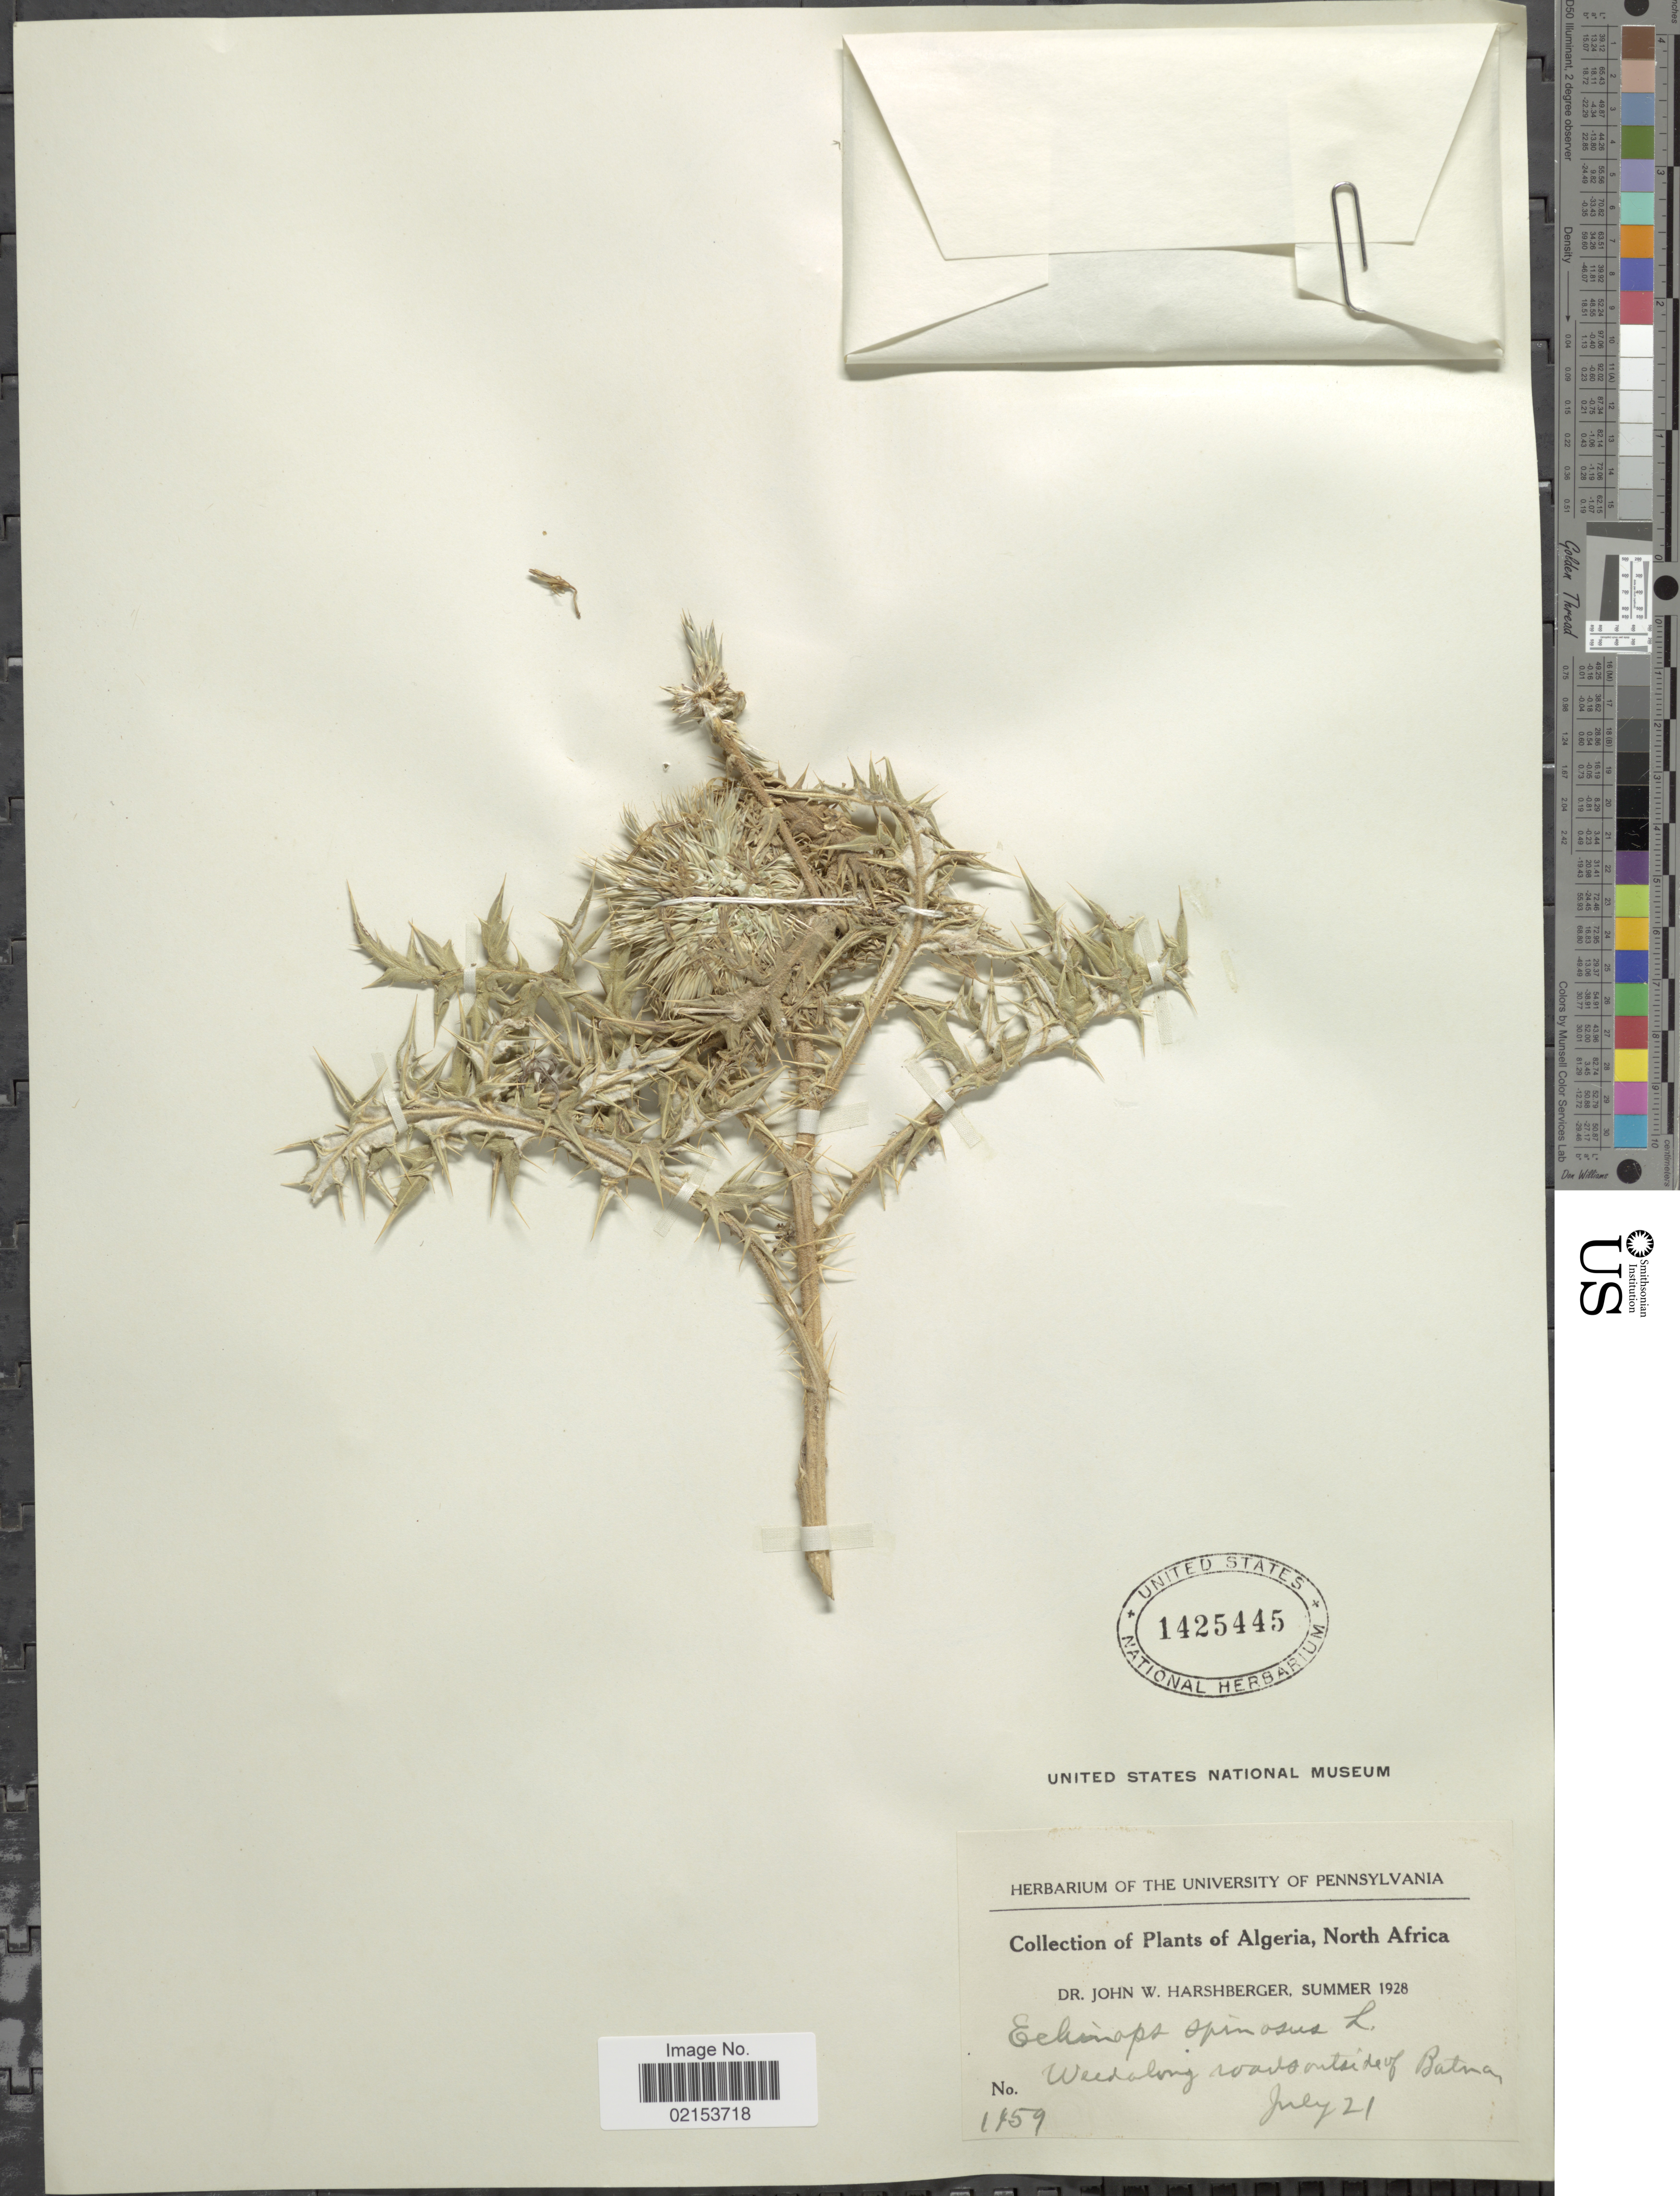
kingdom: Plantae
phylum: Tracheophyta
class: Magnoliopsida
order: Asterales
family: Asteraceae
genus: Echinops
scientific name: Echinops spinosissimus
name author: Turra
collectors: J. W. Harshberger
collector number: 1459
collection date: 1928-07-21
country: Algeria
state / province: Batna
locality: Weed along roads outside of Batna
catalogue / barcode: US 1425445